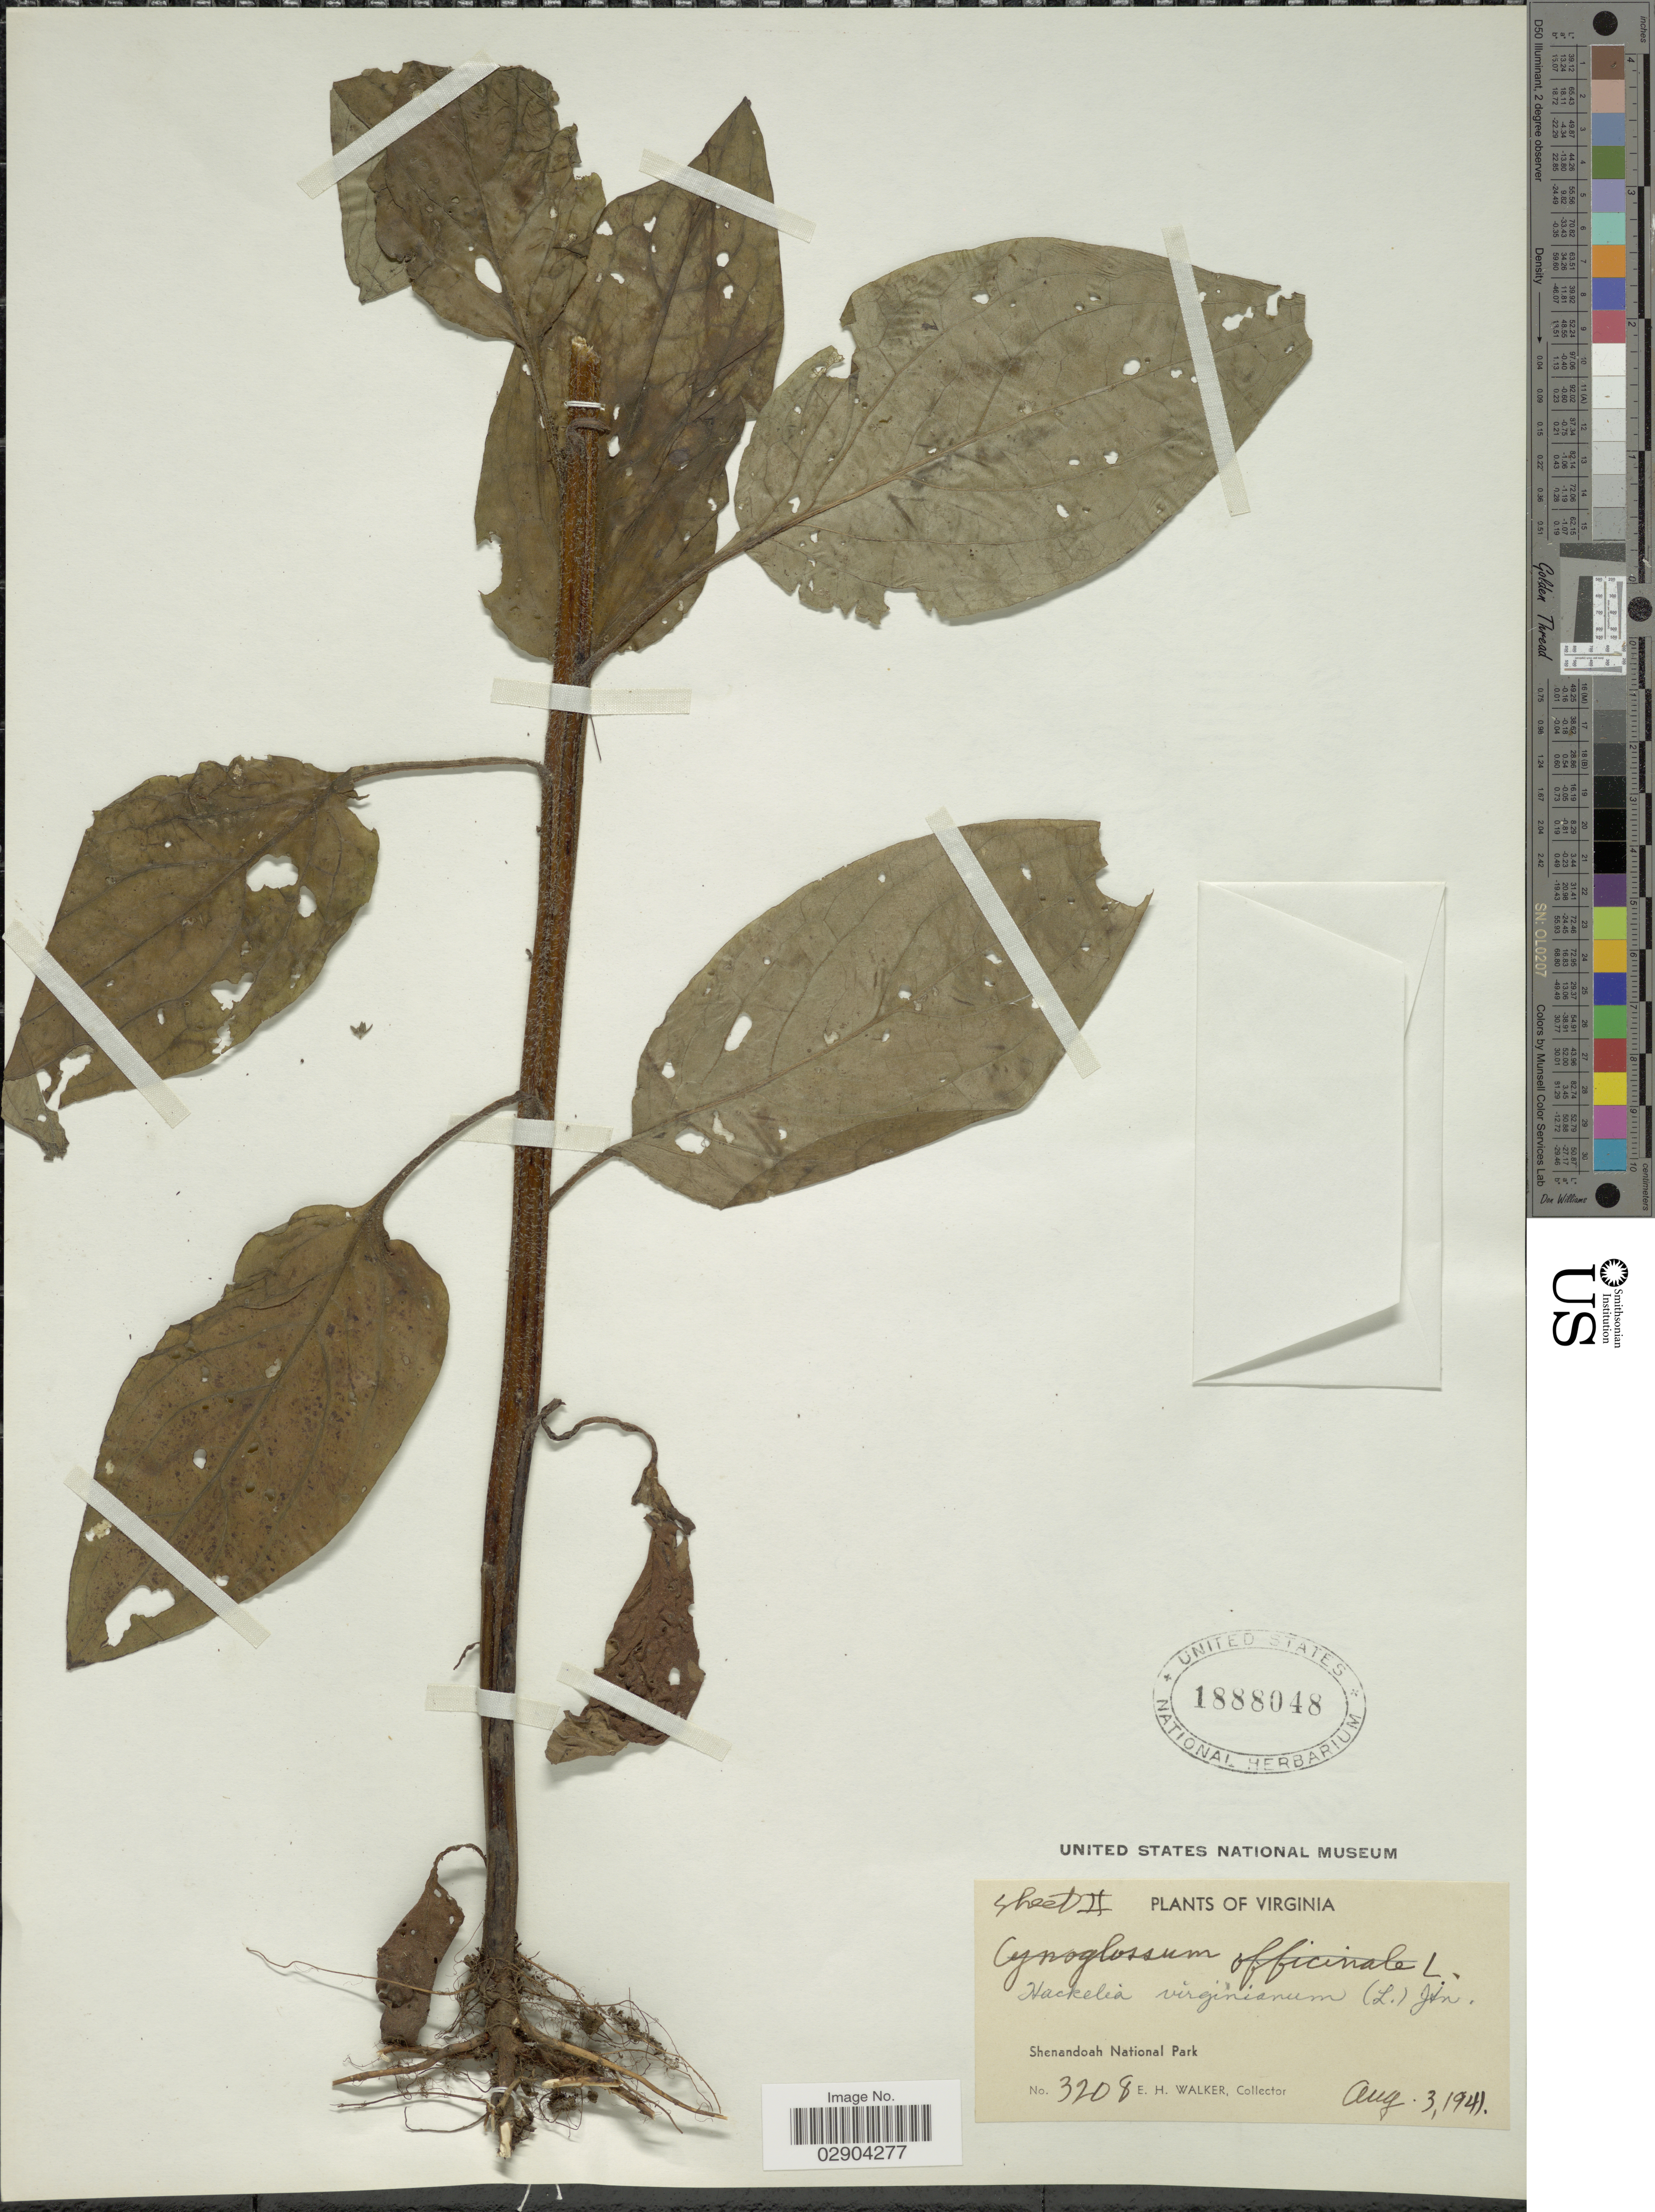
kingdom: Plantae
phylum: Tracheophyta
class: Magnoliopsida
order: Boraginales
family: Boraginaceae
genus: Hackelia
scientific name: Hackelia virginiana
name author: (L.) I.M. Johnst.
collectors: E. H. Walker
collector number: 3208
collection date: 1941-08-03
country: United States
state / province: Virginia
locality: Shenandoah National Park.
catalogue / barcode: US 1888048